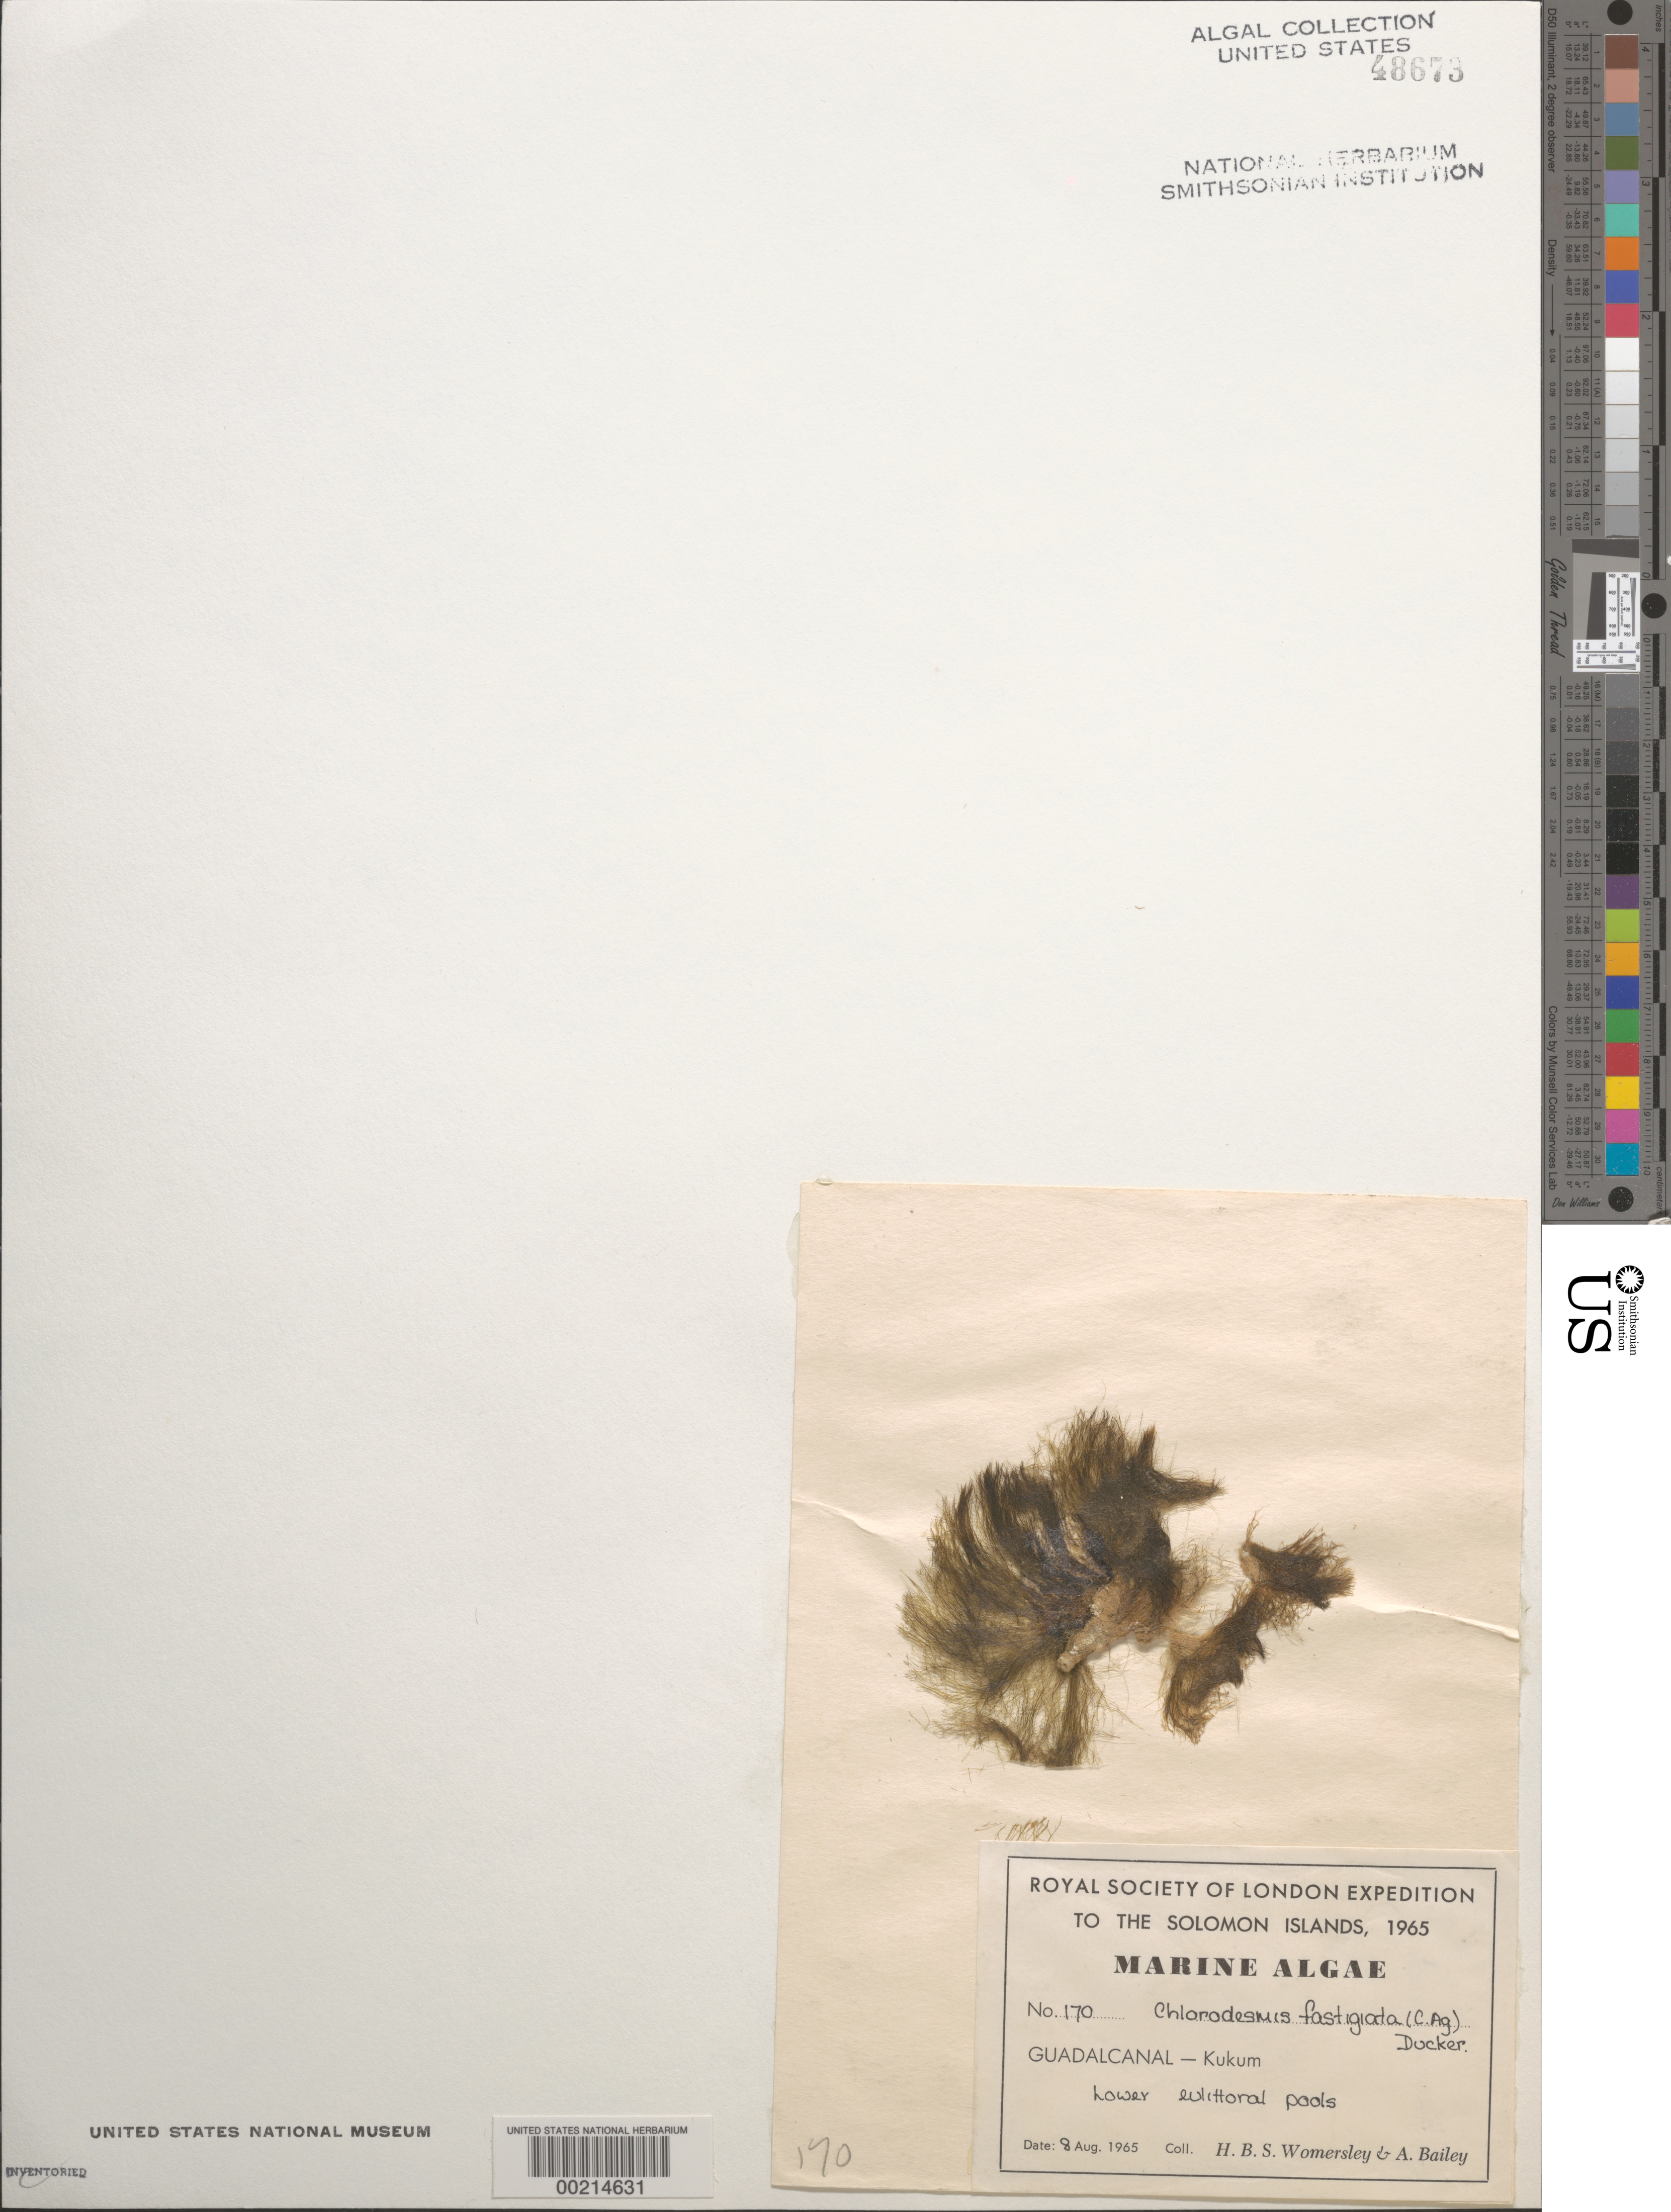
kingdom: Plantae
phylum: Chlorophyta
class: Ulvophyceae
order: Bryopsidales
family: Udoteaceae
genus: Chlorodesmis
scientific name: Chlorodesmis fastigiata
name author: (C. Agardh) S.C. Ducker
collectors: H. B. S. Womersley & A. Bailey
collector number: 170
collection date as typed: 08 Aug 1965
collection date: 1965-08-08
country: Solomon Islands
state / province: Guadalcanal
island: Guadalcanal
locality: Kukum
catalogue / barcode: US 48673